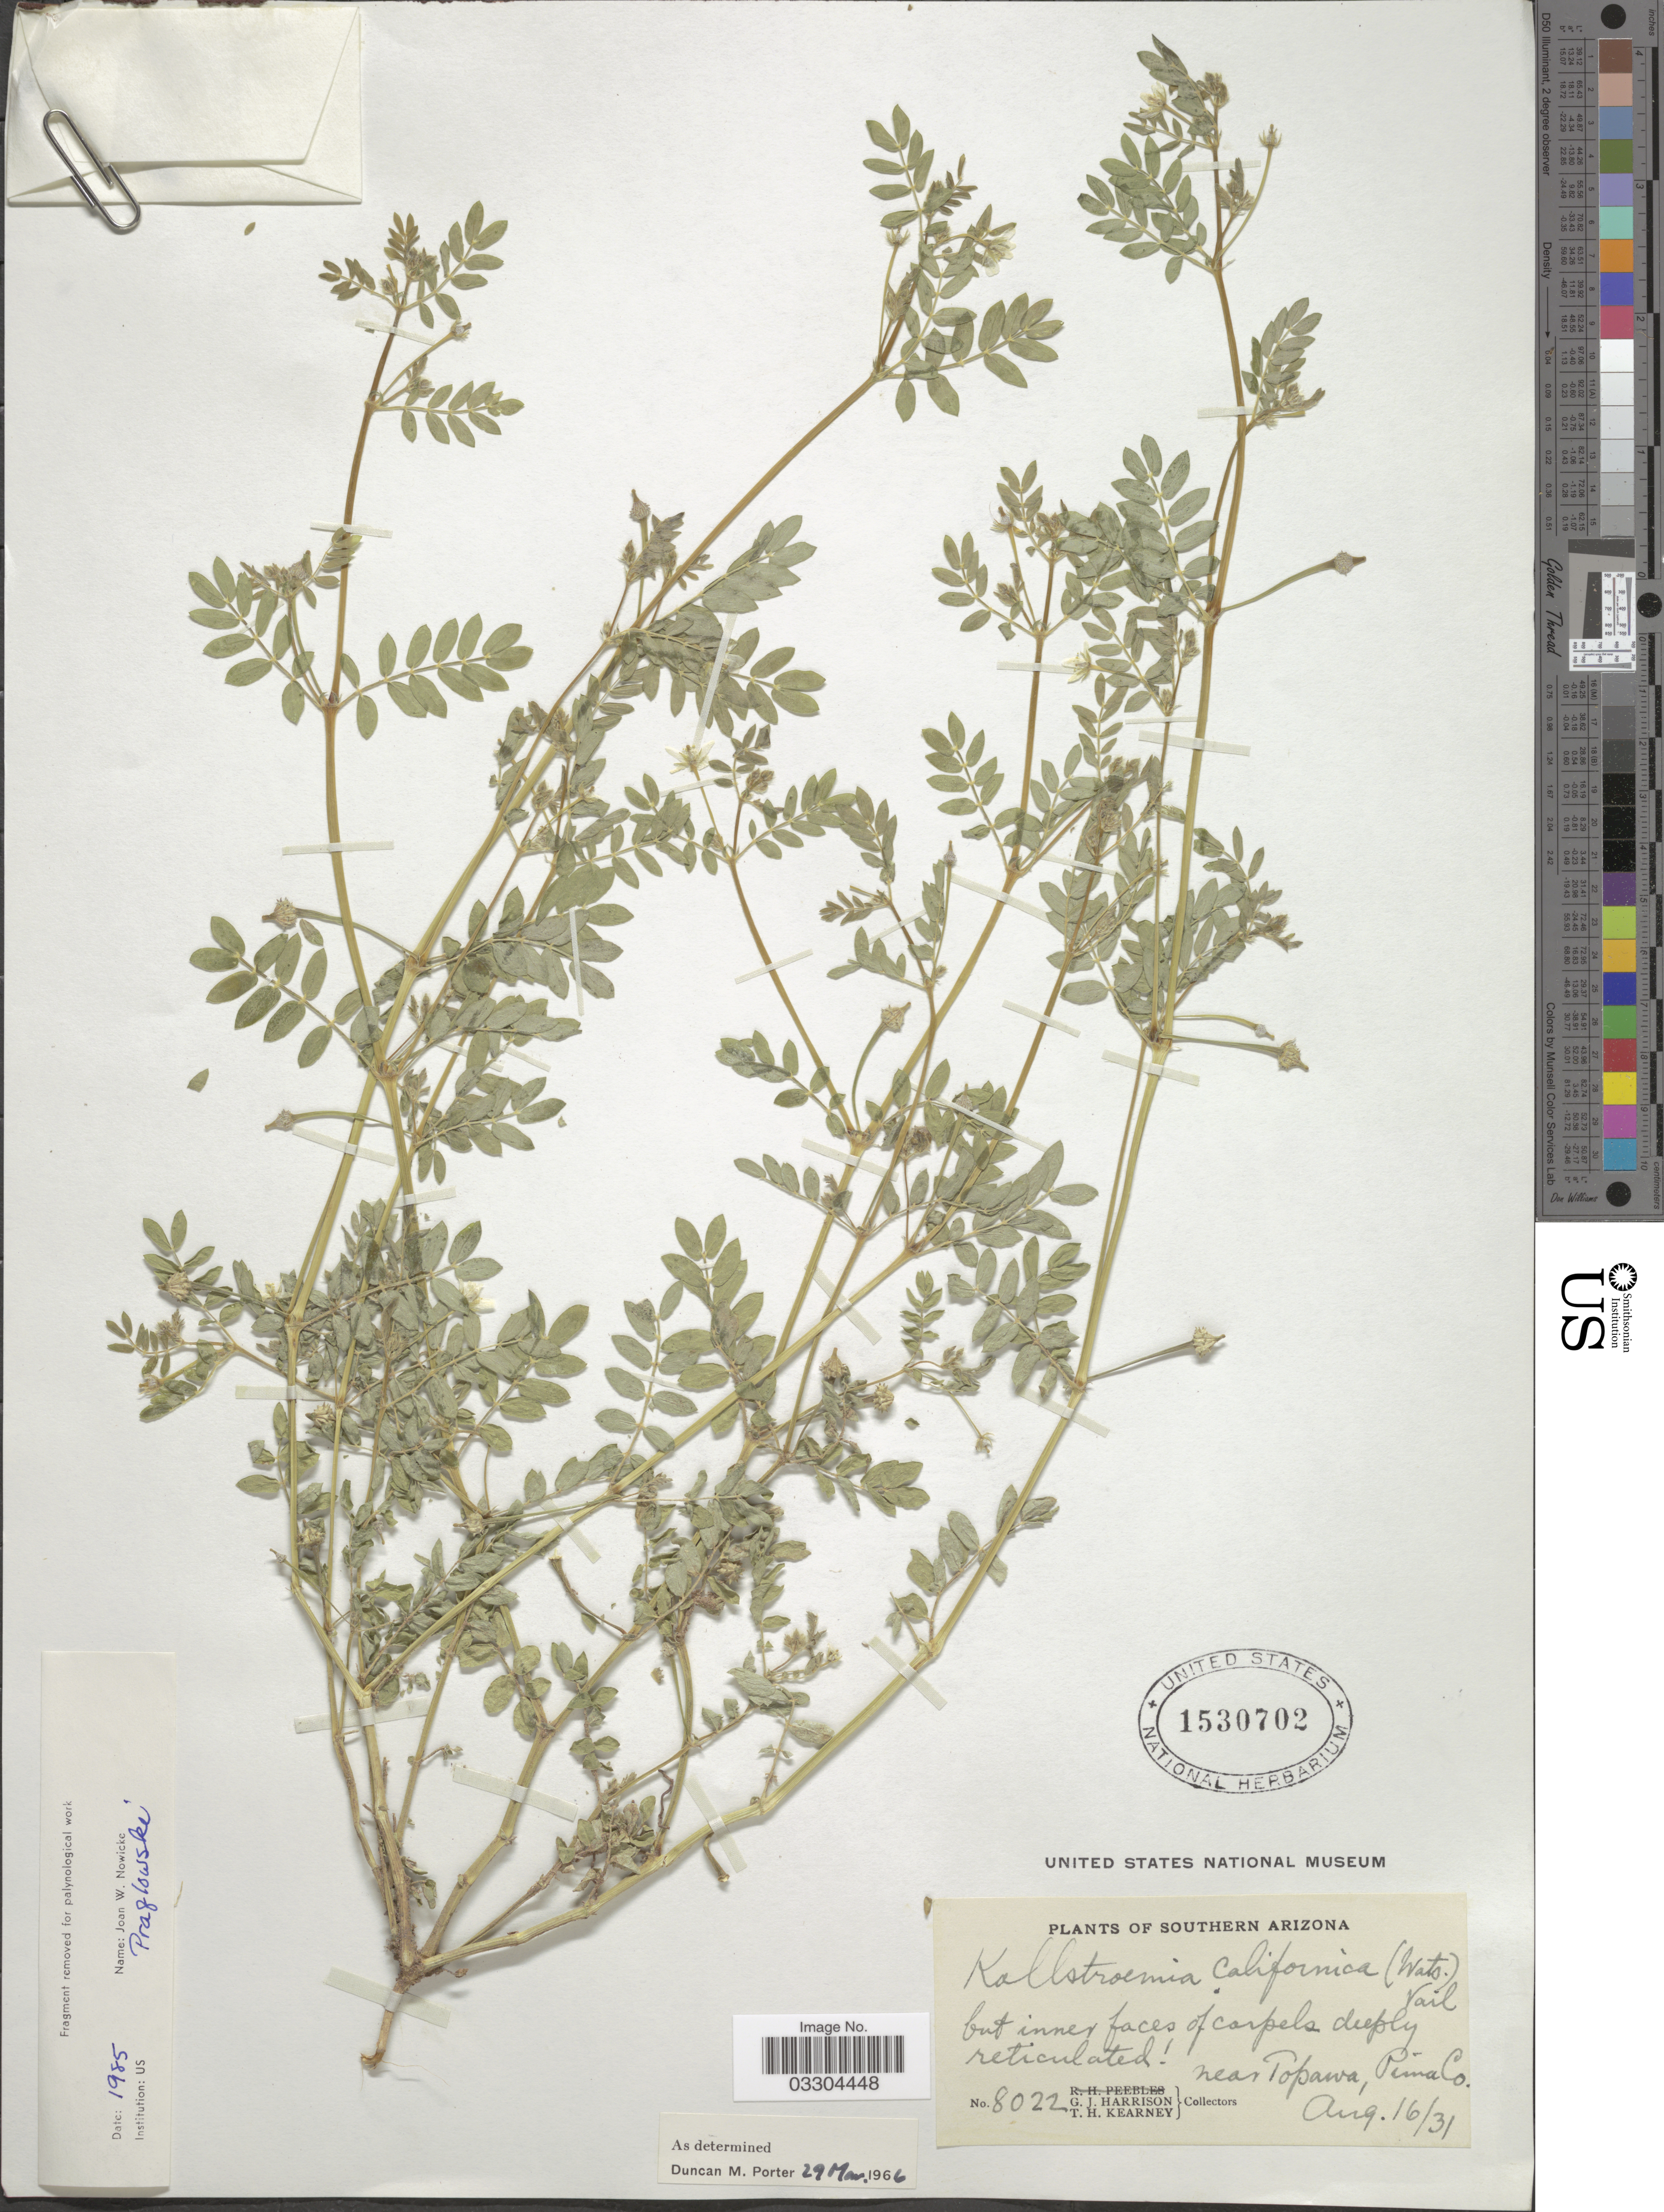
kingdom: Plantae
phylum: Tracheophyta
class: Magnoliopsida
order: Zygophyllales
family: Zygophyllaceae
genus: Kallstroemia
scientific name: Kallstroemia californica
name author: (S. Watson) Vail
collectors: G. J. Harrison & T. H. Kearney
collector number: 8022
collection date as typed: Transcribed d/m/y: 16/8/31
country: United States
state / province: Arizona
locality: Southern Arizona. Near Topawa, Pima Co.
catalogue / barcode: US 1530702